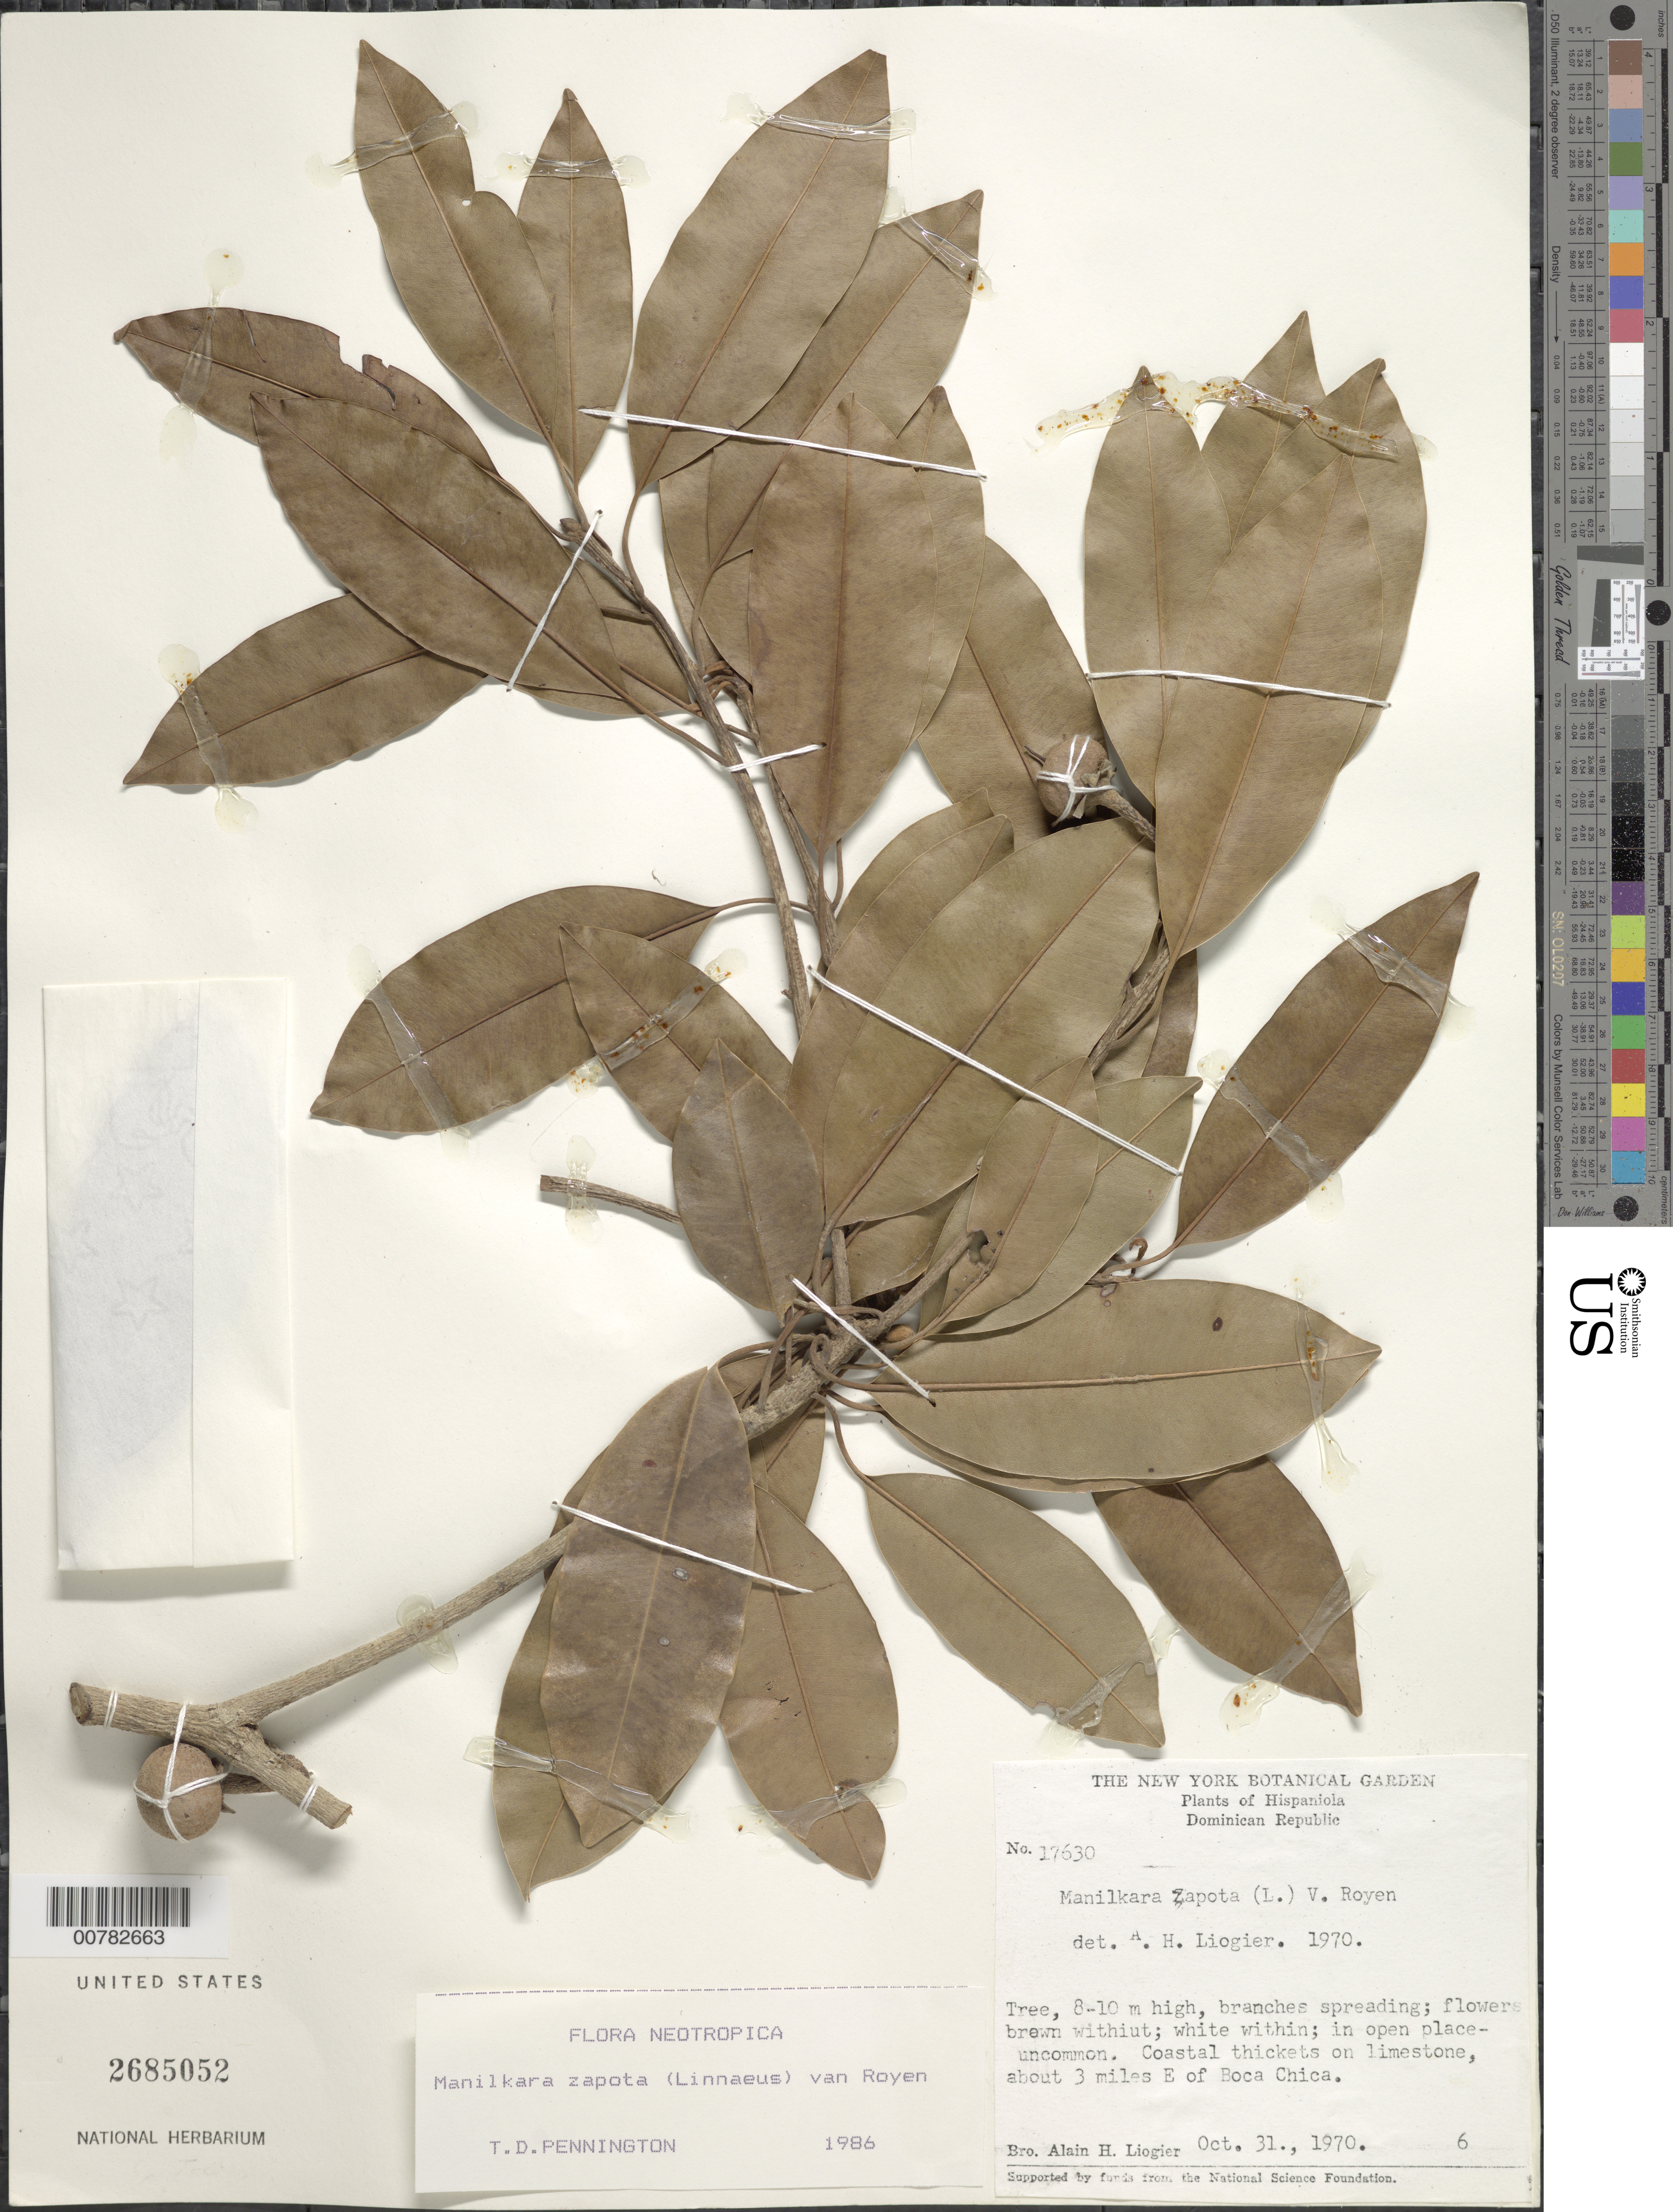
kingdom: Plantae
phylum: Tracheophyta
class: Magnoliopsida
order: Ericales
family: Sapotaceae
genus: Manilkara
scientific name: Manilkara zapota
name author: (L.) P. Royen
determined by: Pennington, T. D., (K)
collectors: A. H. Liogier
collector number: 17630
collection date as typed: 31 Oct 1970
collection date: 1970-10-31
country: Dominican Republic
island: Hispaniola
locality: About 3 miles E of Boca Chica.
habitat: Coastal thickets on limestone.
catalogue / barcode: US 2685052